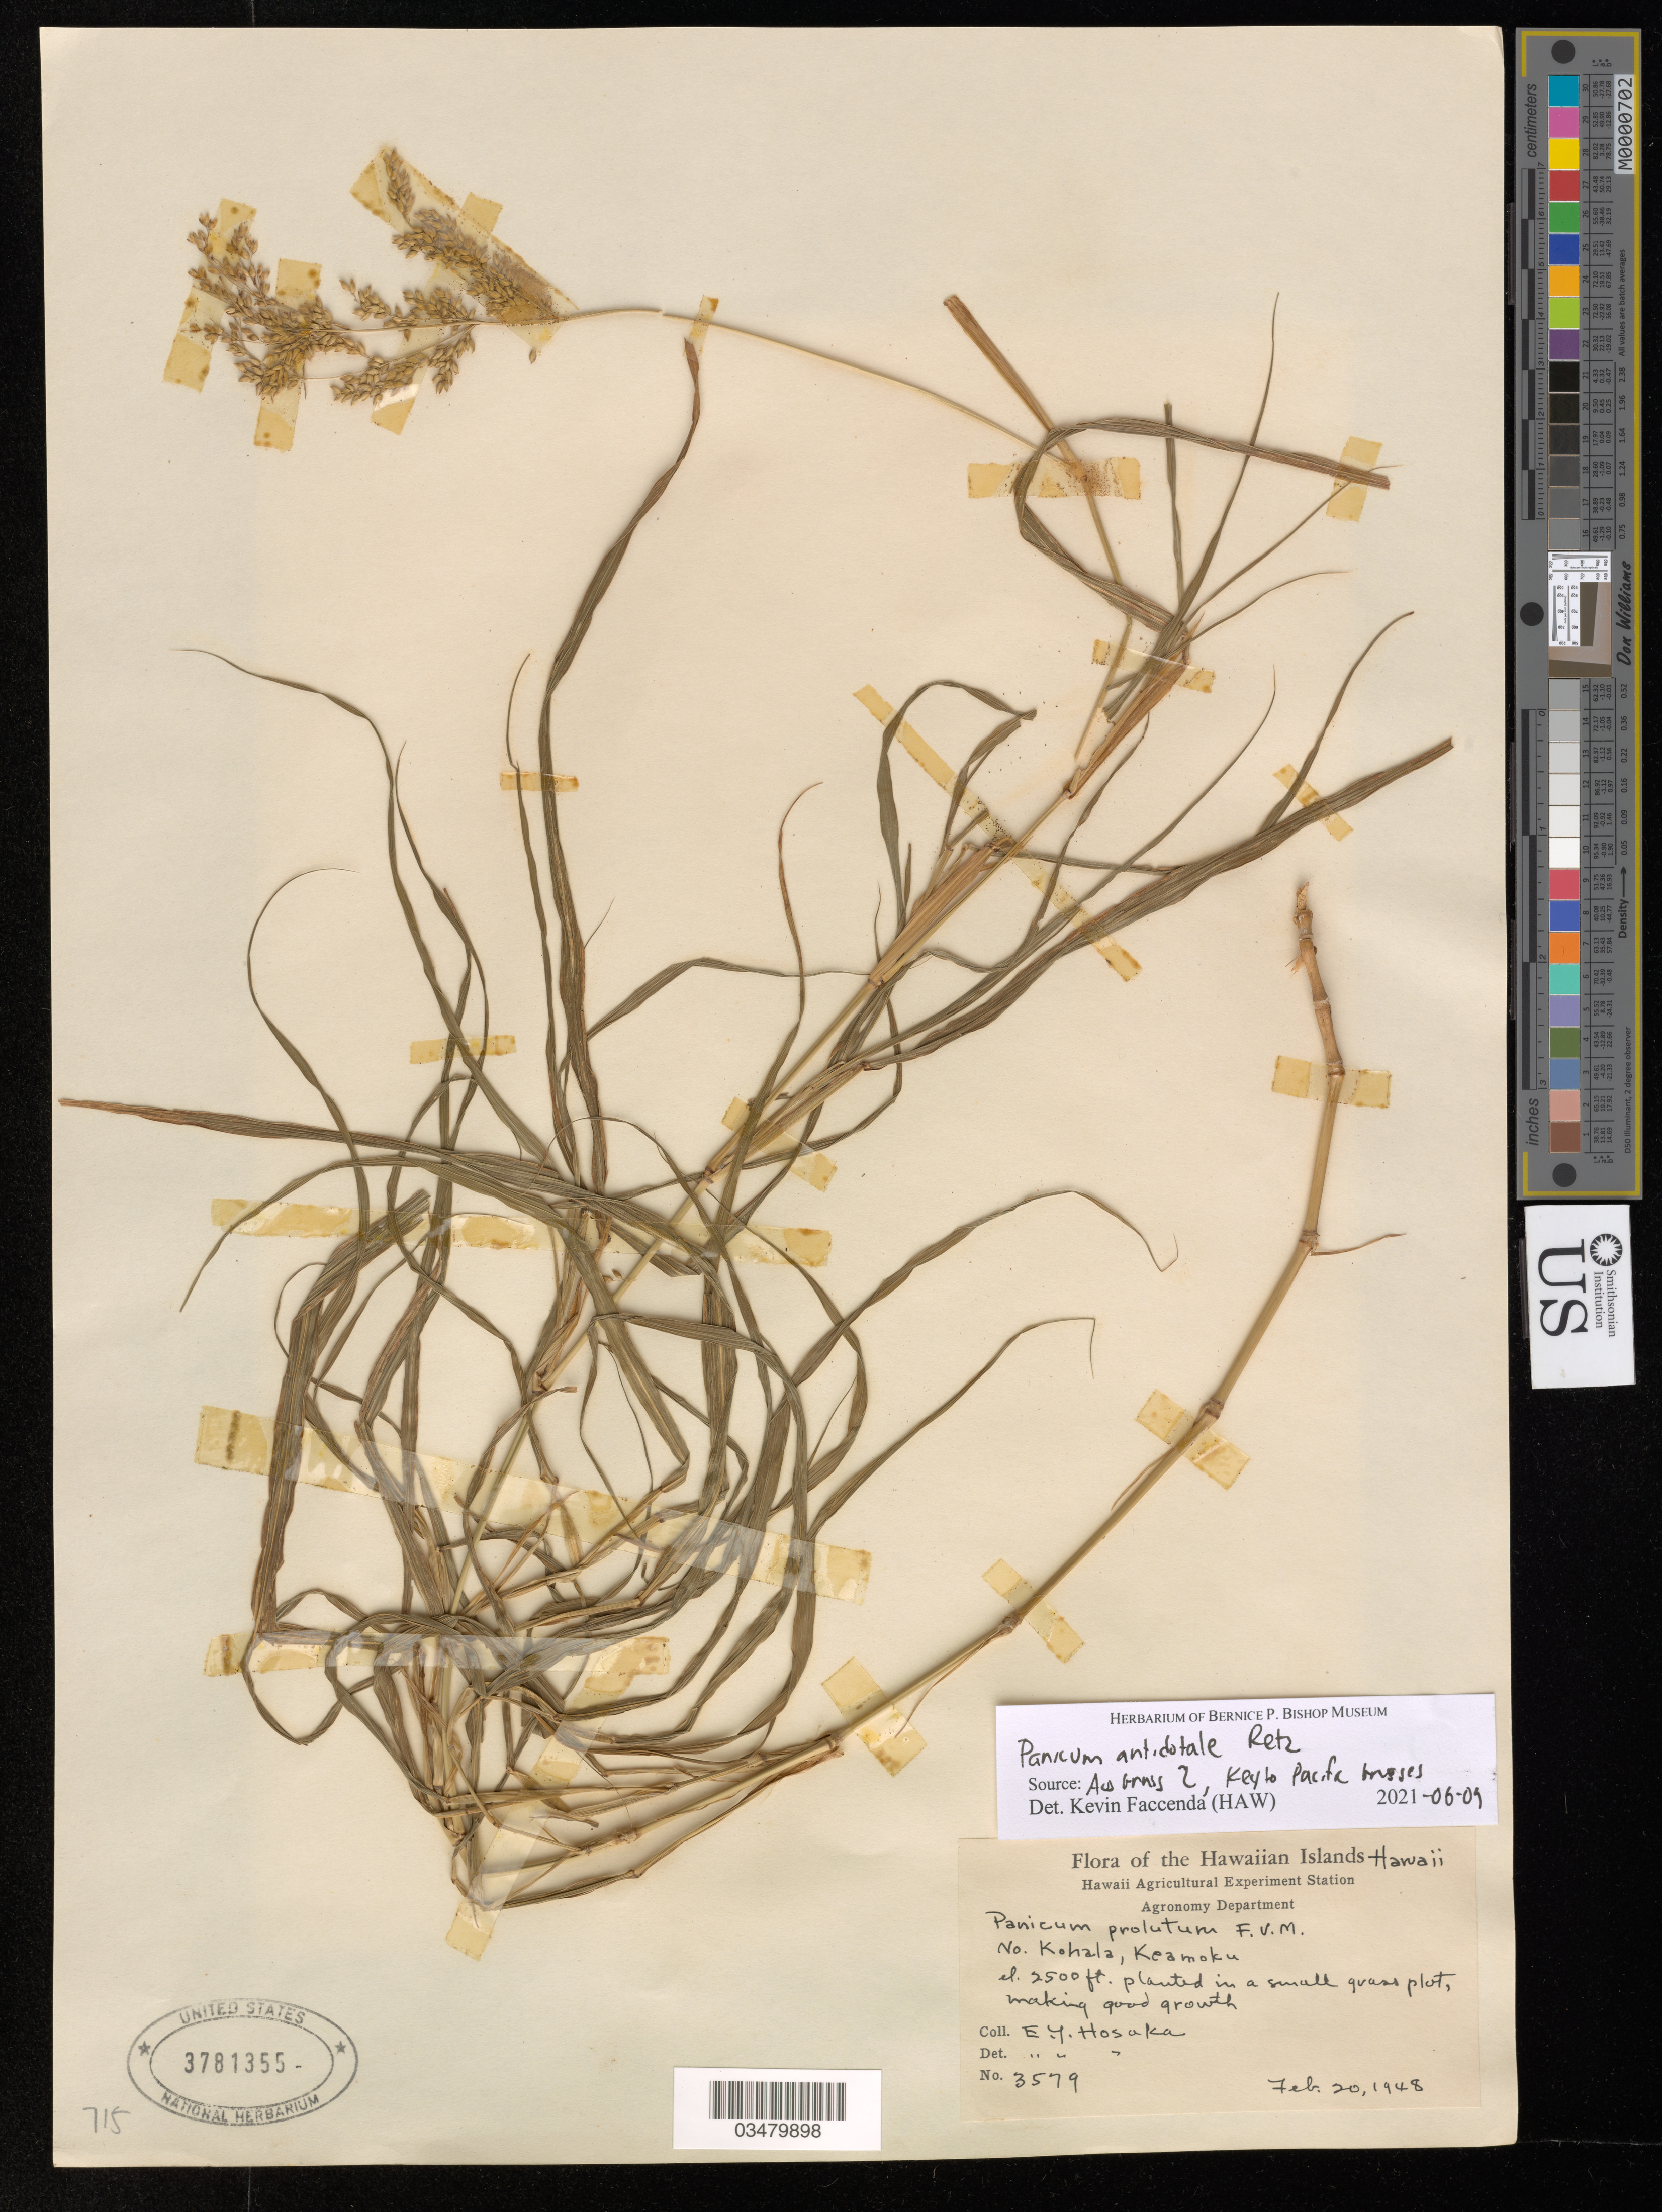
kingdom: Plantae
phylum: Tracheophyta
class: Liliopsida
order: Poales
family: Poaceae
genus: Panicum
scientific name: Panicum antidotale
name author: Retz.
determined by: Faccenda, K.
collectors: E. Y. Hosaka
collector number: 3579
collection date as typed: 20 Feb 1948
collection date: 1948-02-20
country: United States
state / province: Hawaii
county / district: Hawaii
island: Hawaii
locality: No. Kohala, Keamoku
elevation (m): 762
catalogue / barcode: US 3781355